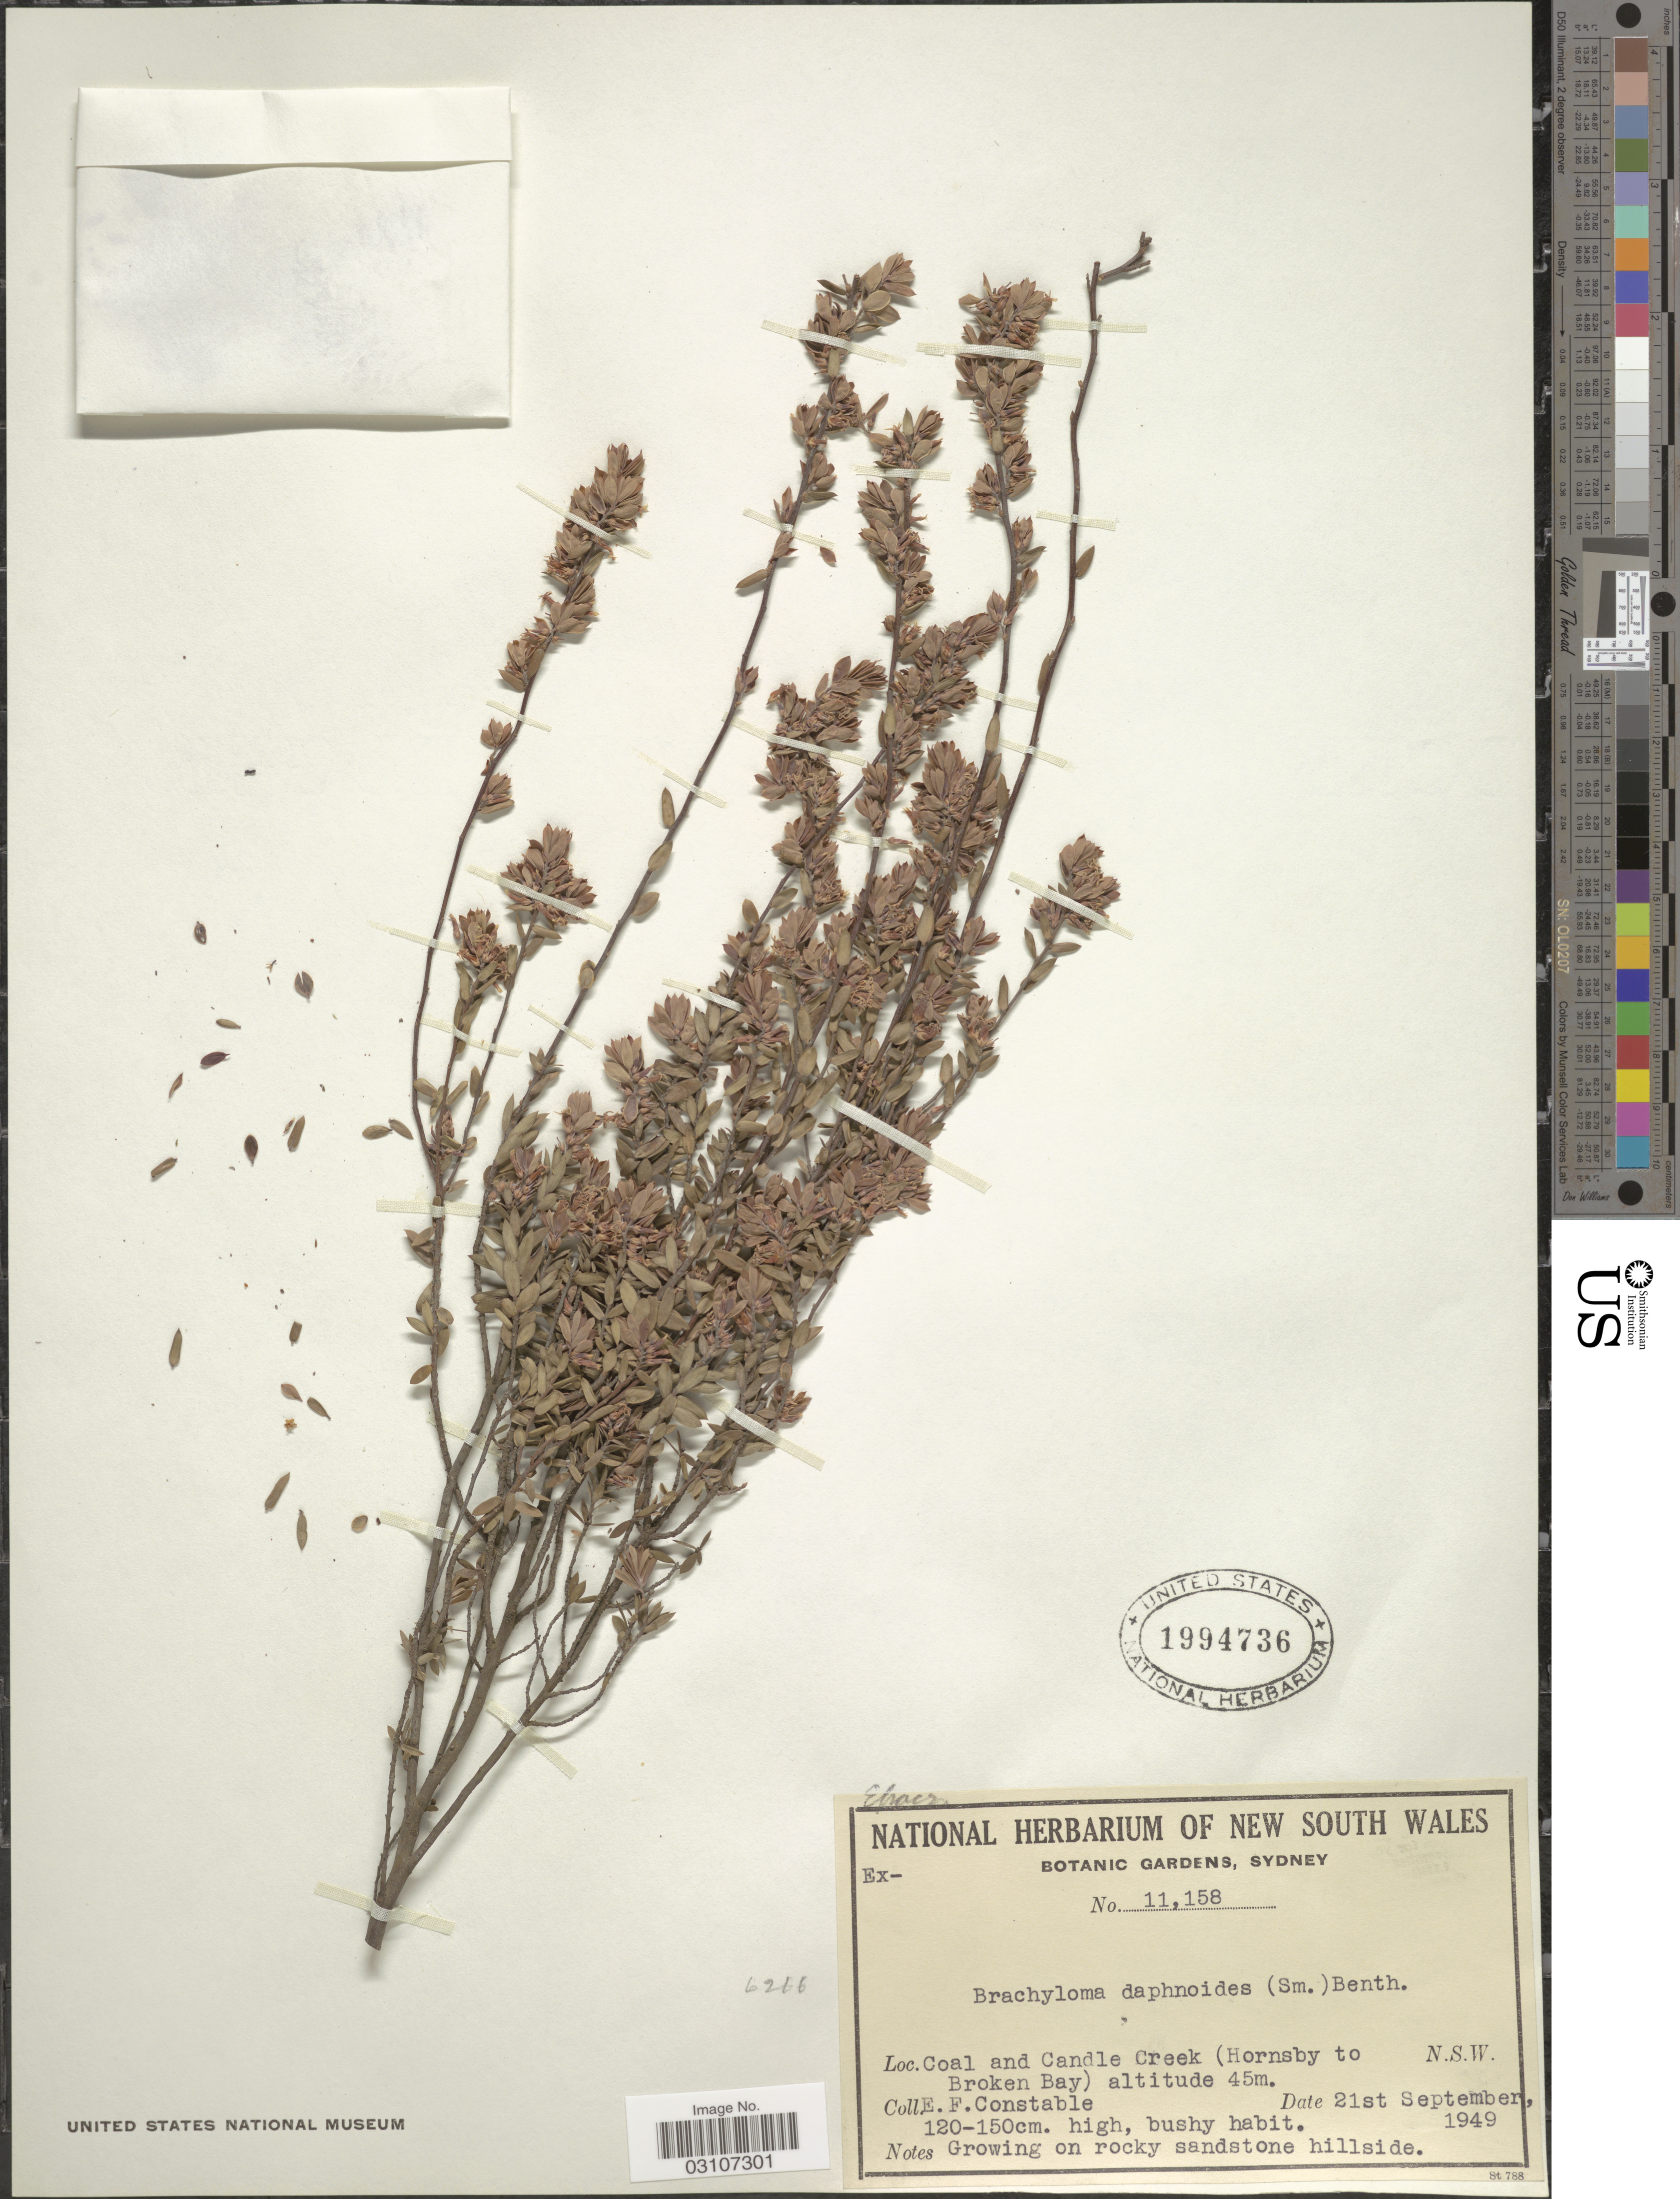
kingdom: Plantae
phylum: Tracheophyta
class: Magnoliopsida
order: Ericales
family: Ericaceae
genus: Brachyloma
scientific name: Brachyloma daphnoides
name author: (Sm.) Benth.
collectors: E. F. Constable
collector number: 11158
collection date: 1949-09-21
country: Australia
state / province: New South Wales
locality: Coal and Candle Creek (Hornsby to Broken Bay).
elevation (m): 45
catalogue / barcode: US 1994736